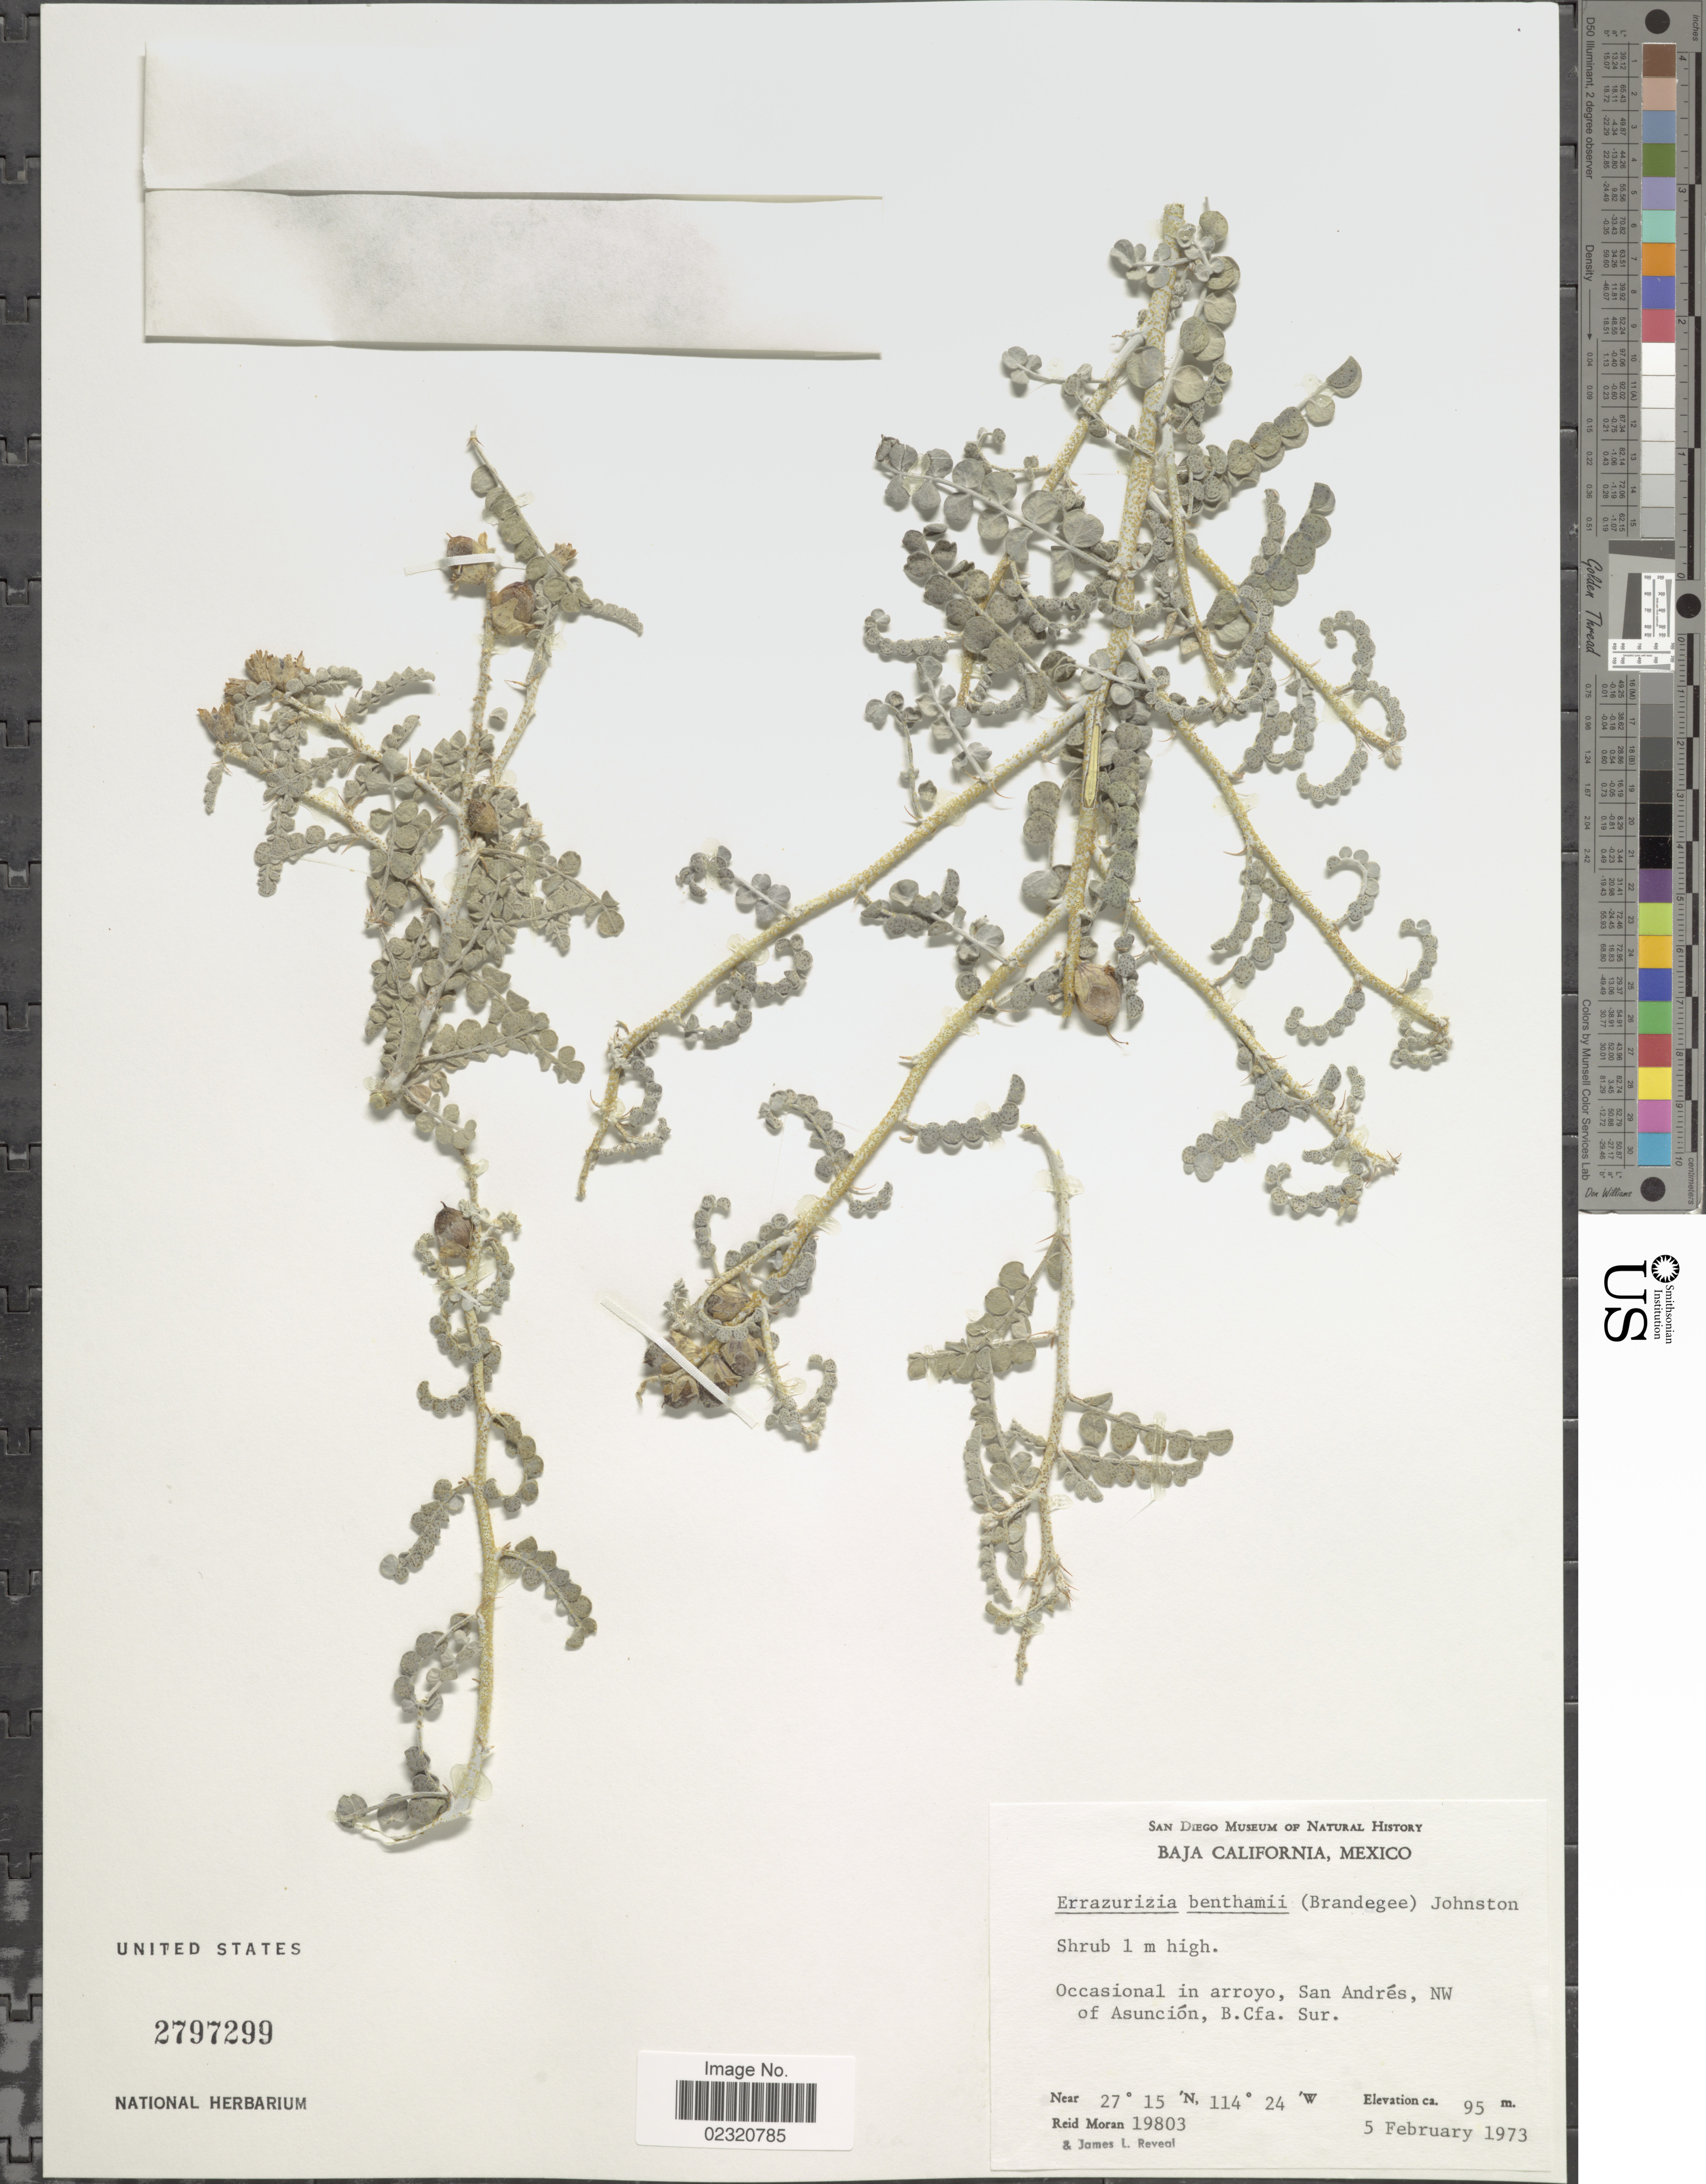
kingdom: Plantae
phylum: Tracheophyta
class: Magnoliopsida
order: Fabales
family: Fabaceae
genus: Errazurizia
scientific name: Errazurizia benthami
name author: I.M. Johnst.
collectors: R. V. Moran & J. L. Reveal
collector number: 19803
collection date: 1973-02-05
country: Mexico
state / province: Baja California Sur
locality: Occasional in arroyo, San Andres, NW of Asuncion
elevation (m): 95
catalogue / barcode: US 2797299